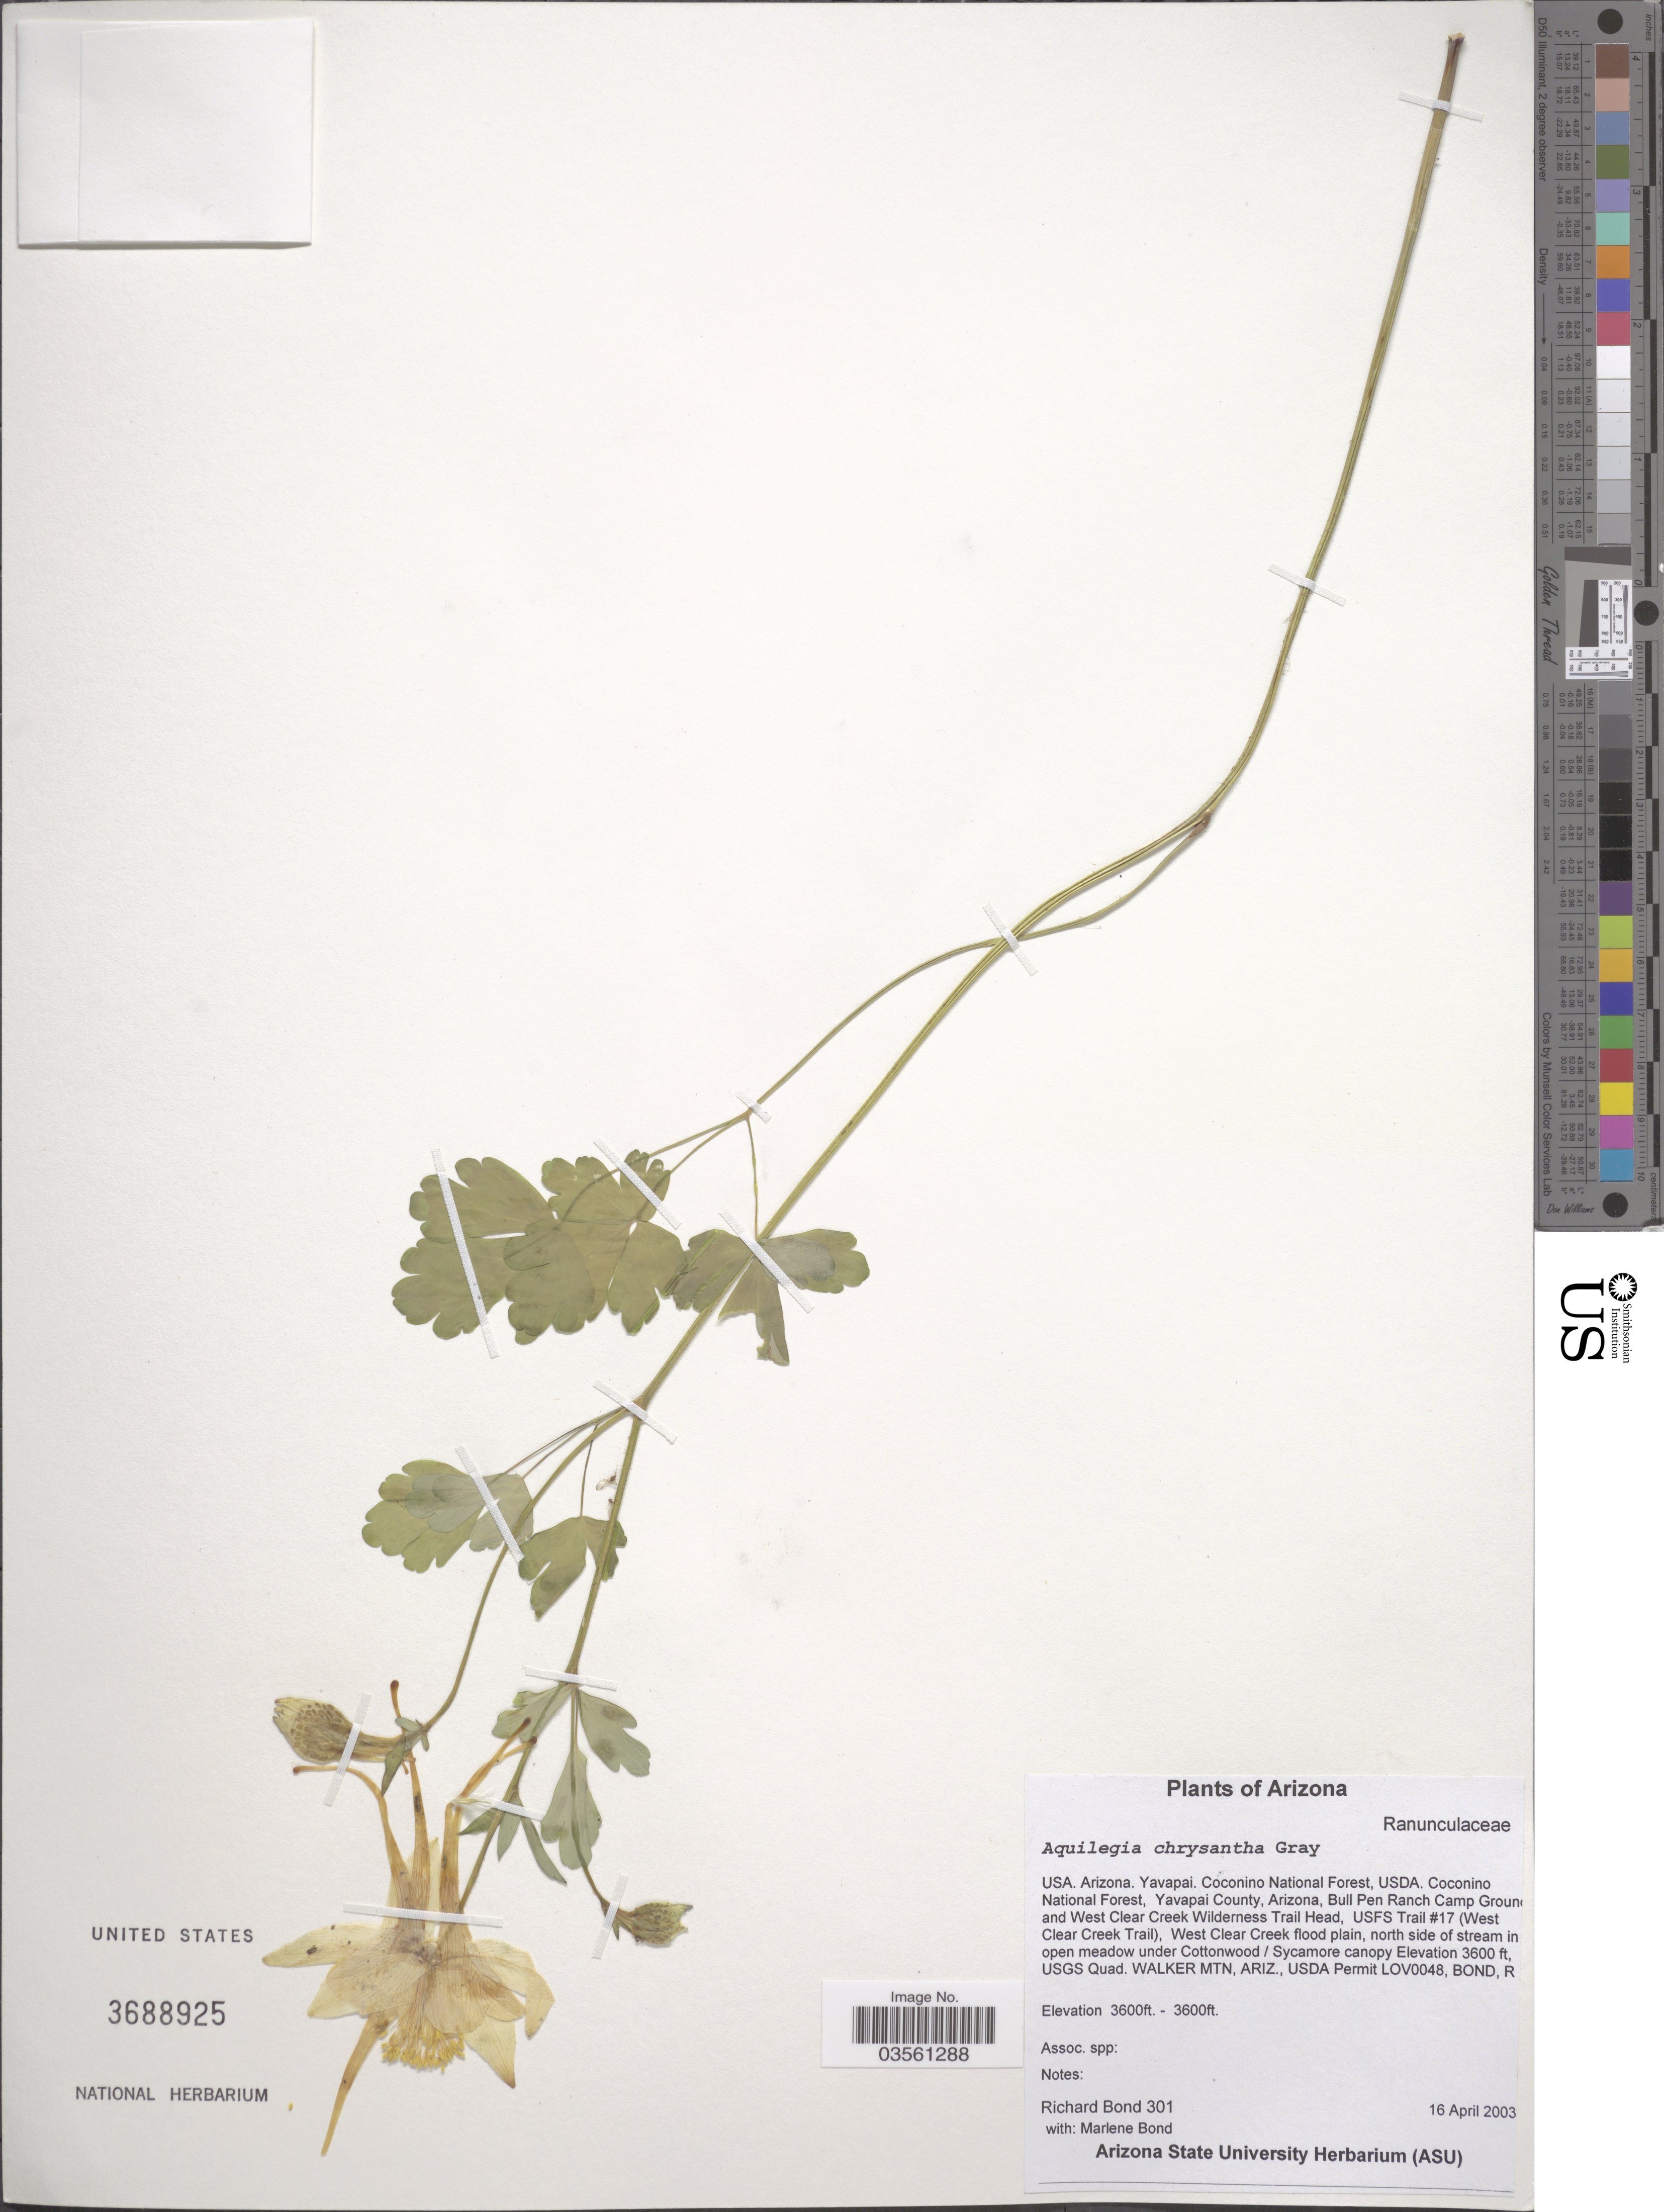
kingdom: Plantae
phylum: Tracheophyta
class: Magnoliopsida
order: Ranunculales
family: Ranunculaceae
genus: Aquilegia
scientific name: Aquilegia chrysantha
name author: A. Gray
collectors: R. Bond & M. Bond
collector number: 301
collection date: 2003-04-16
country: United States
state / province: Arizona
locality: USA. Yavapai. Coconino National Forest, USDA. Coconino National Forest, Yavapai County, Arizona, Bull Pen Ranch Camp Ground and West Clear Creek Wilderness Trail Head, USFS Trail #17 (West Clear Creek Trail), West Clear Creek flood plain, north side of stream. USGS Quad. Walker Mtn.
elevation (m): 1097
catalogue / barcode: US 3688925